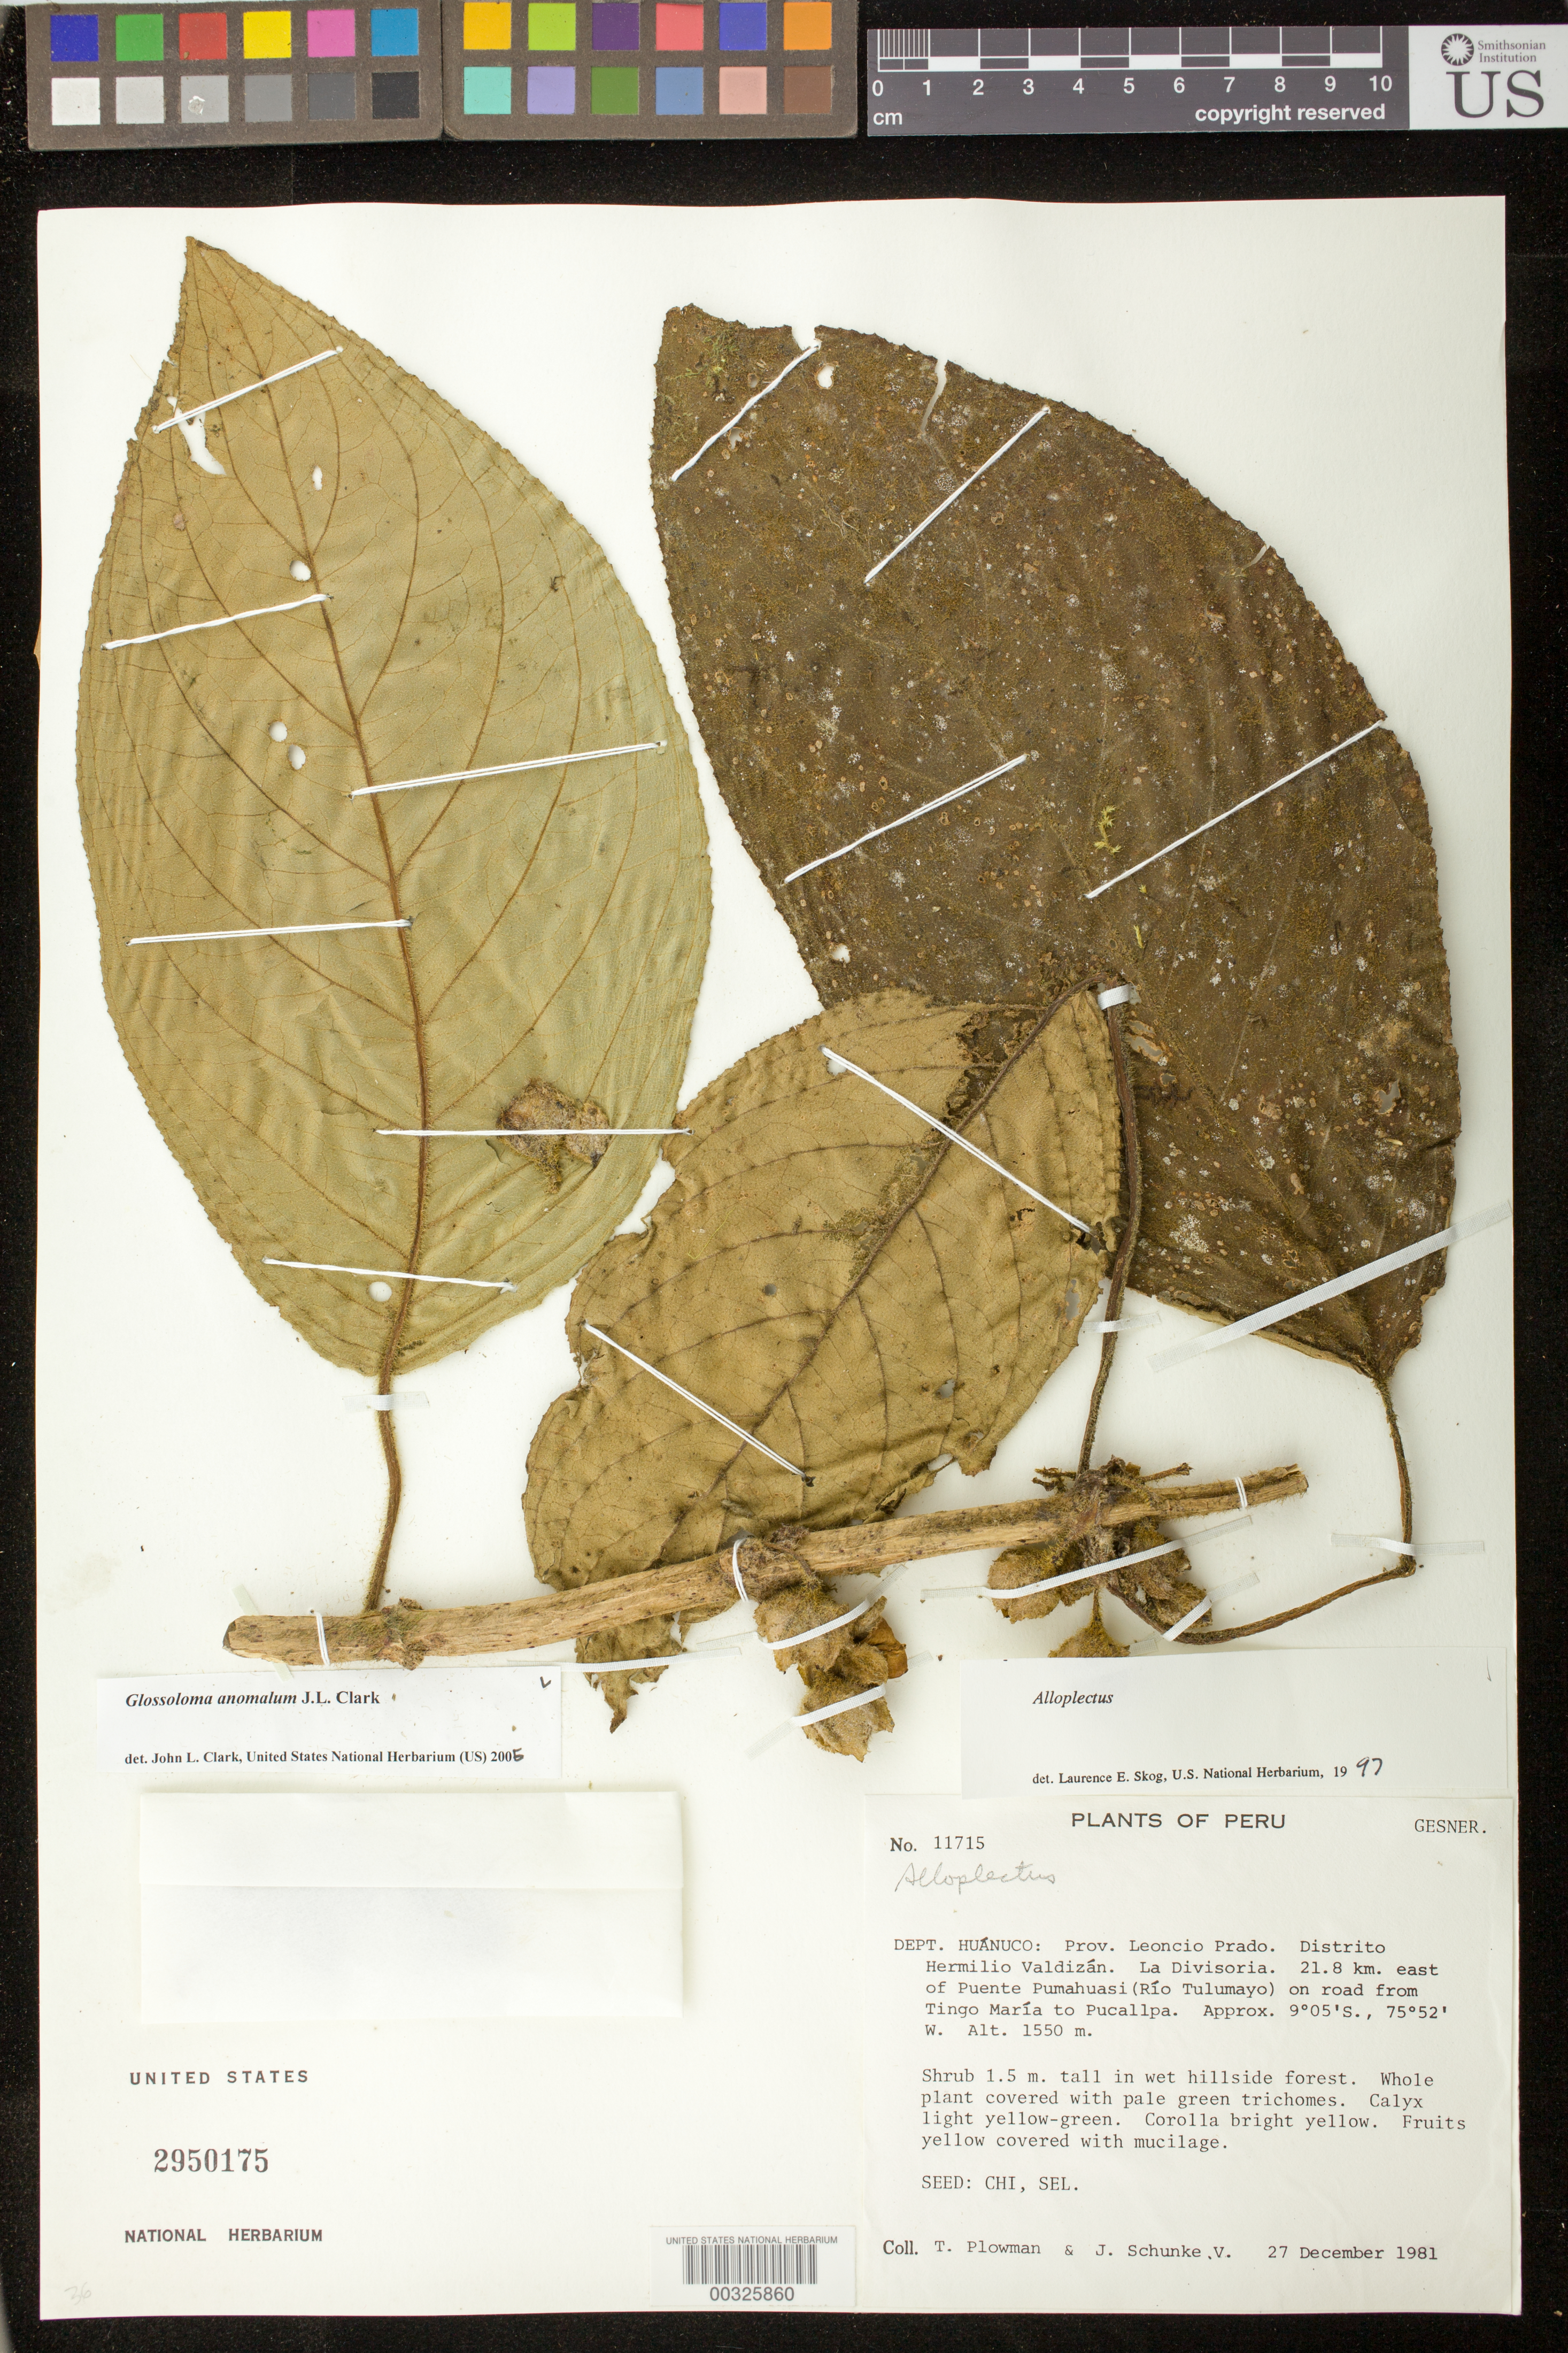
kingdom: Plantae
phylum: Tracheophyta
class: Magnoliopsida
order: Lamiales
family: Gesneriaceae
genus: Glossoloma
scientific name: Glossoloma anomalum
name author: J.L. Clark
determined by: Clark, J. L., (SEL), The Marie Selby Botanical Garden (UNITED STATES)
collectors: T. Plowman & J. Schunke Vigo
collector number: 11715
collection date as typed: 27 Dec 1981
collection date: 1981-12-27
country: Peru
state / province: Huánuco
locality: Prov. Leoncio Prado, distrito Hermilio Valdizán, La Divisoria, 21.8 km E of Puente Pumahuasi (Río Tulumayo) on road from Tingo María to Pucallpa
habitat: In wet hillside forest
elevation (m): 1550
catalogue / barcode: US 2950175